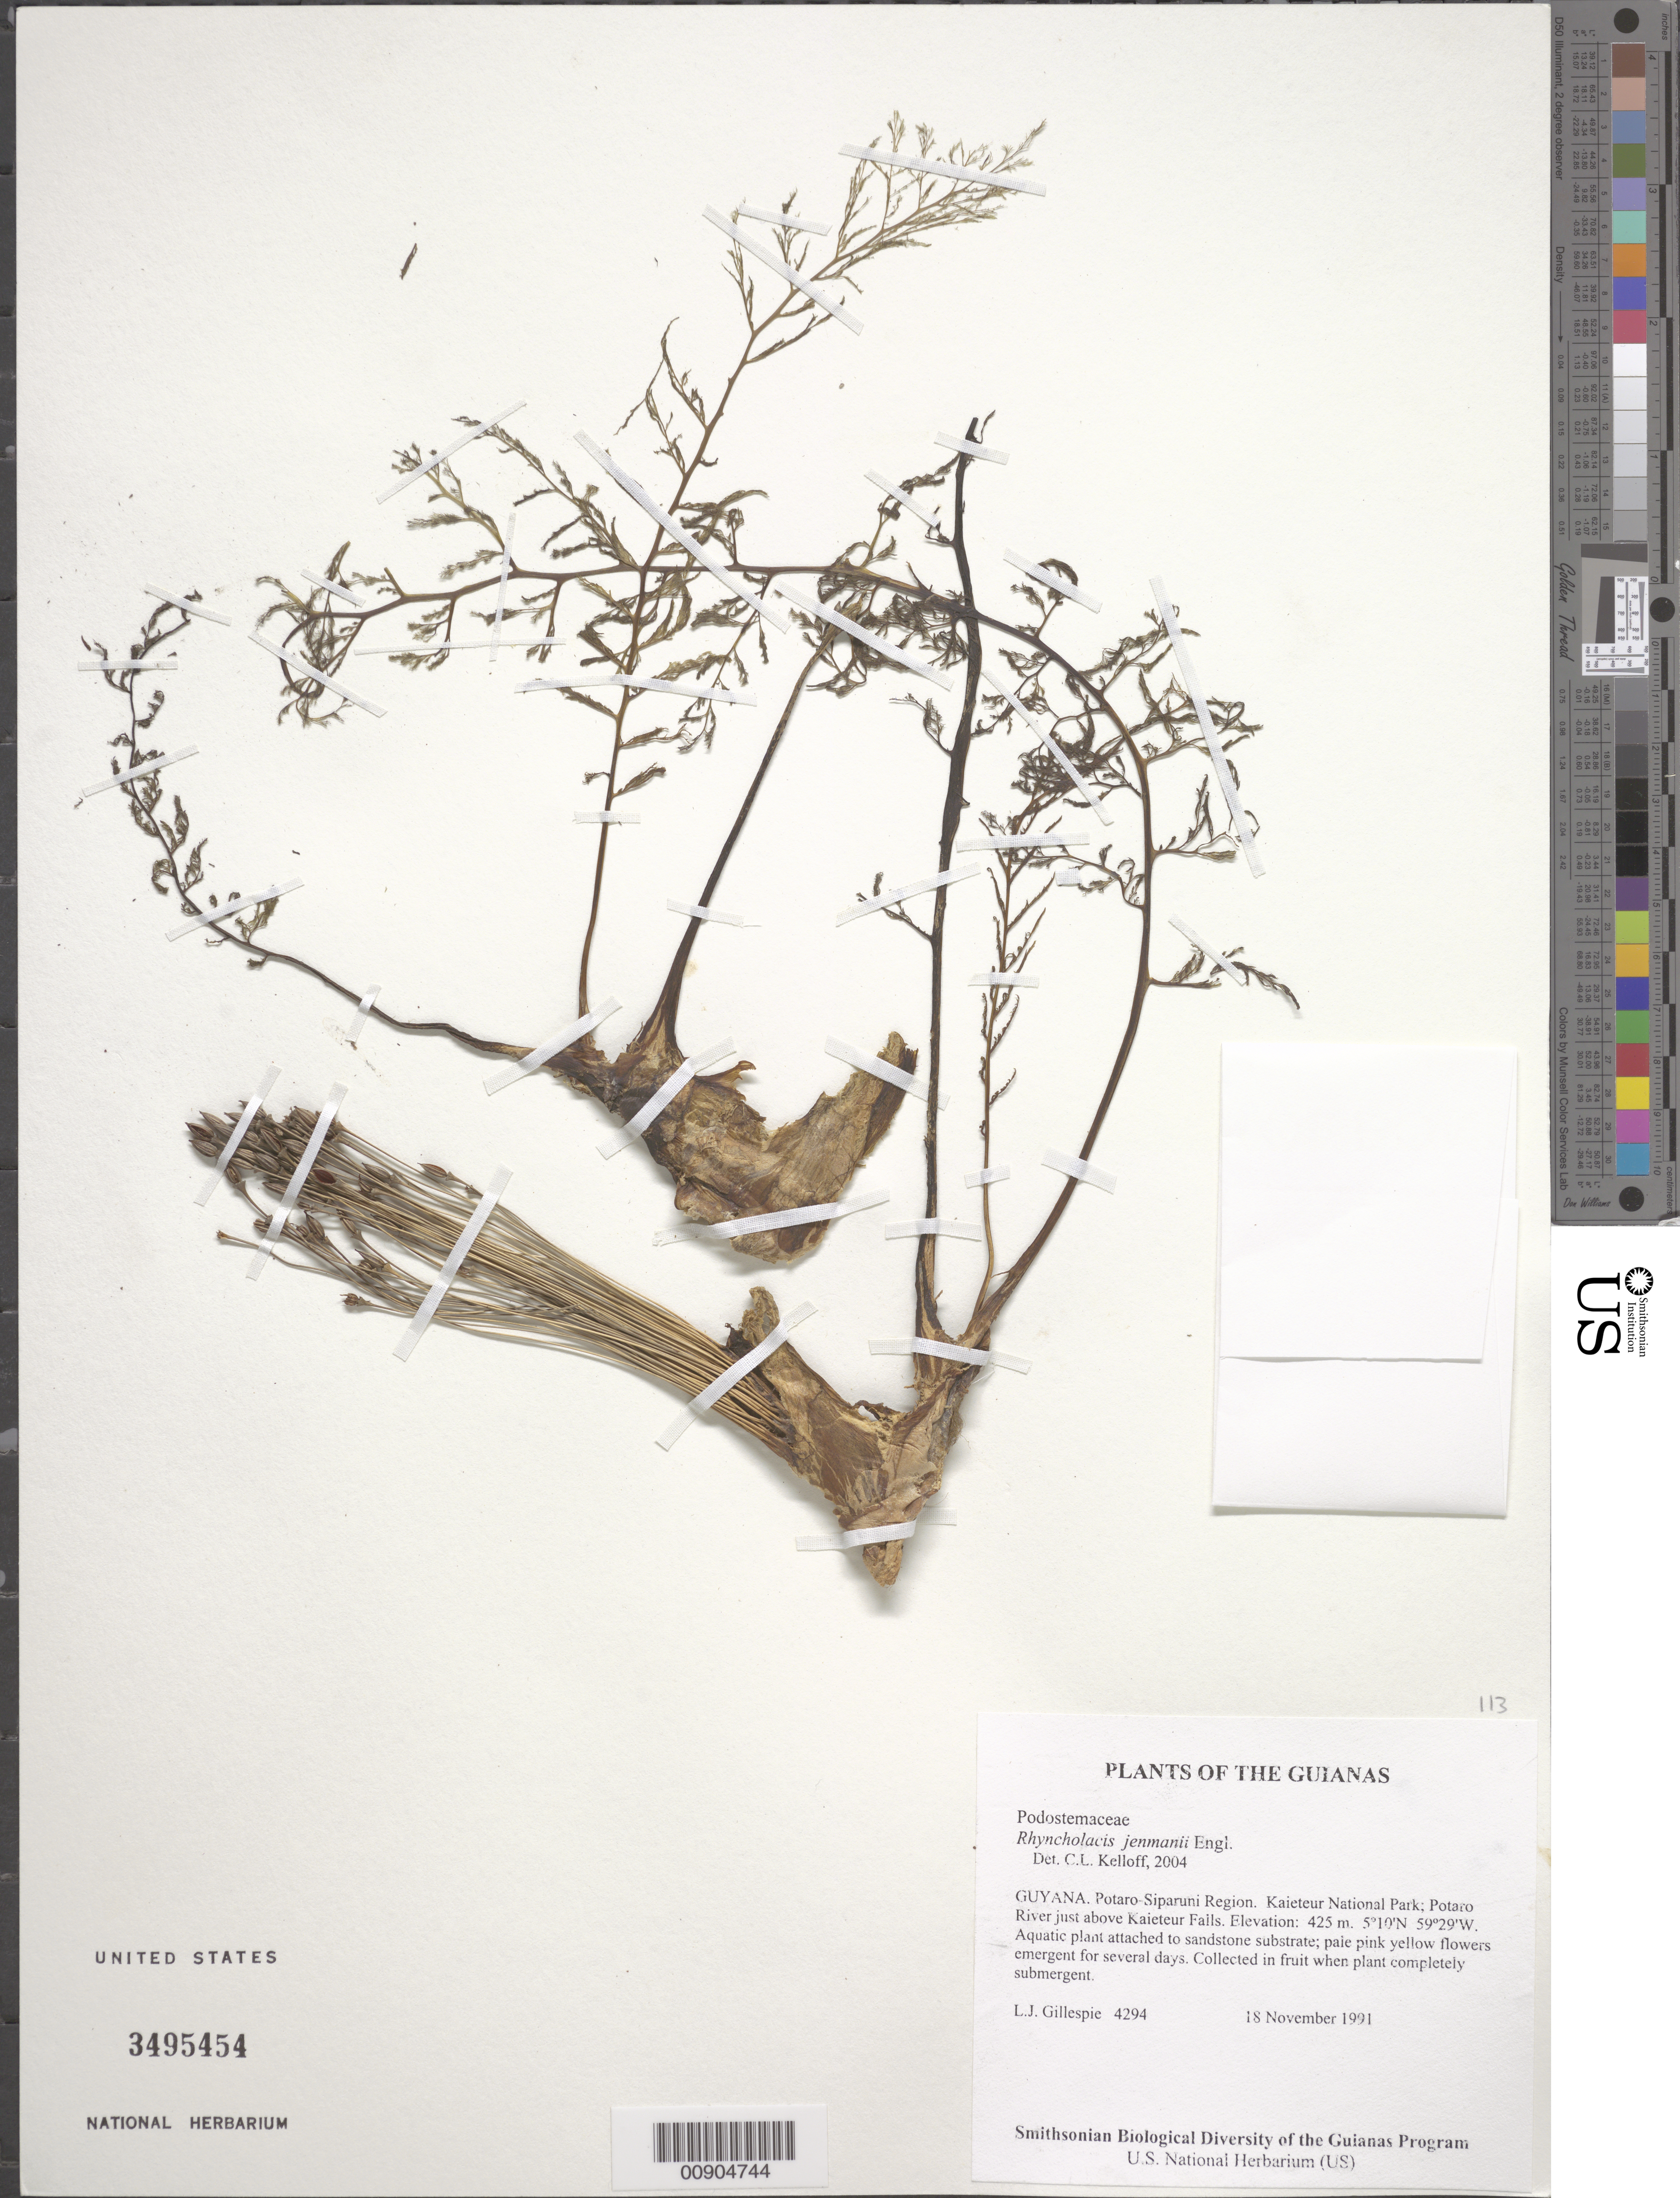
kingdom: Plantae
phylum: Tracheophyta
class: Magnoliopsida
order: Malpighiales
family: Podostemaceae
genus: Rhyncholacis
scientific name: Rhyncholacis jenmanii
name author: Engl.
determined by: Kelloff, Carol L., (US), Smithsonian Institution - National Museum of Natural History (UNITED STATES)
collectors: L. J. Gillespie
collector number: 4294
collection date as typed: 18 November 1991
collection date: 1991-11-18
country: Guyana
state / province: Potaro-Siparuni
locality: Kaieteur National Park; Potaro River just above Kaieteur Falls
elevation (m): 425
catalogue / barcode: US 3495454